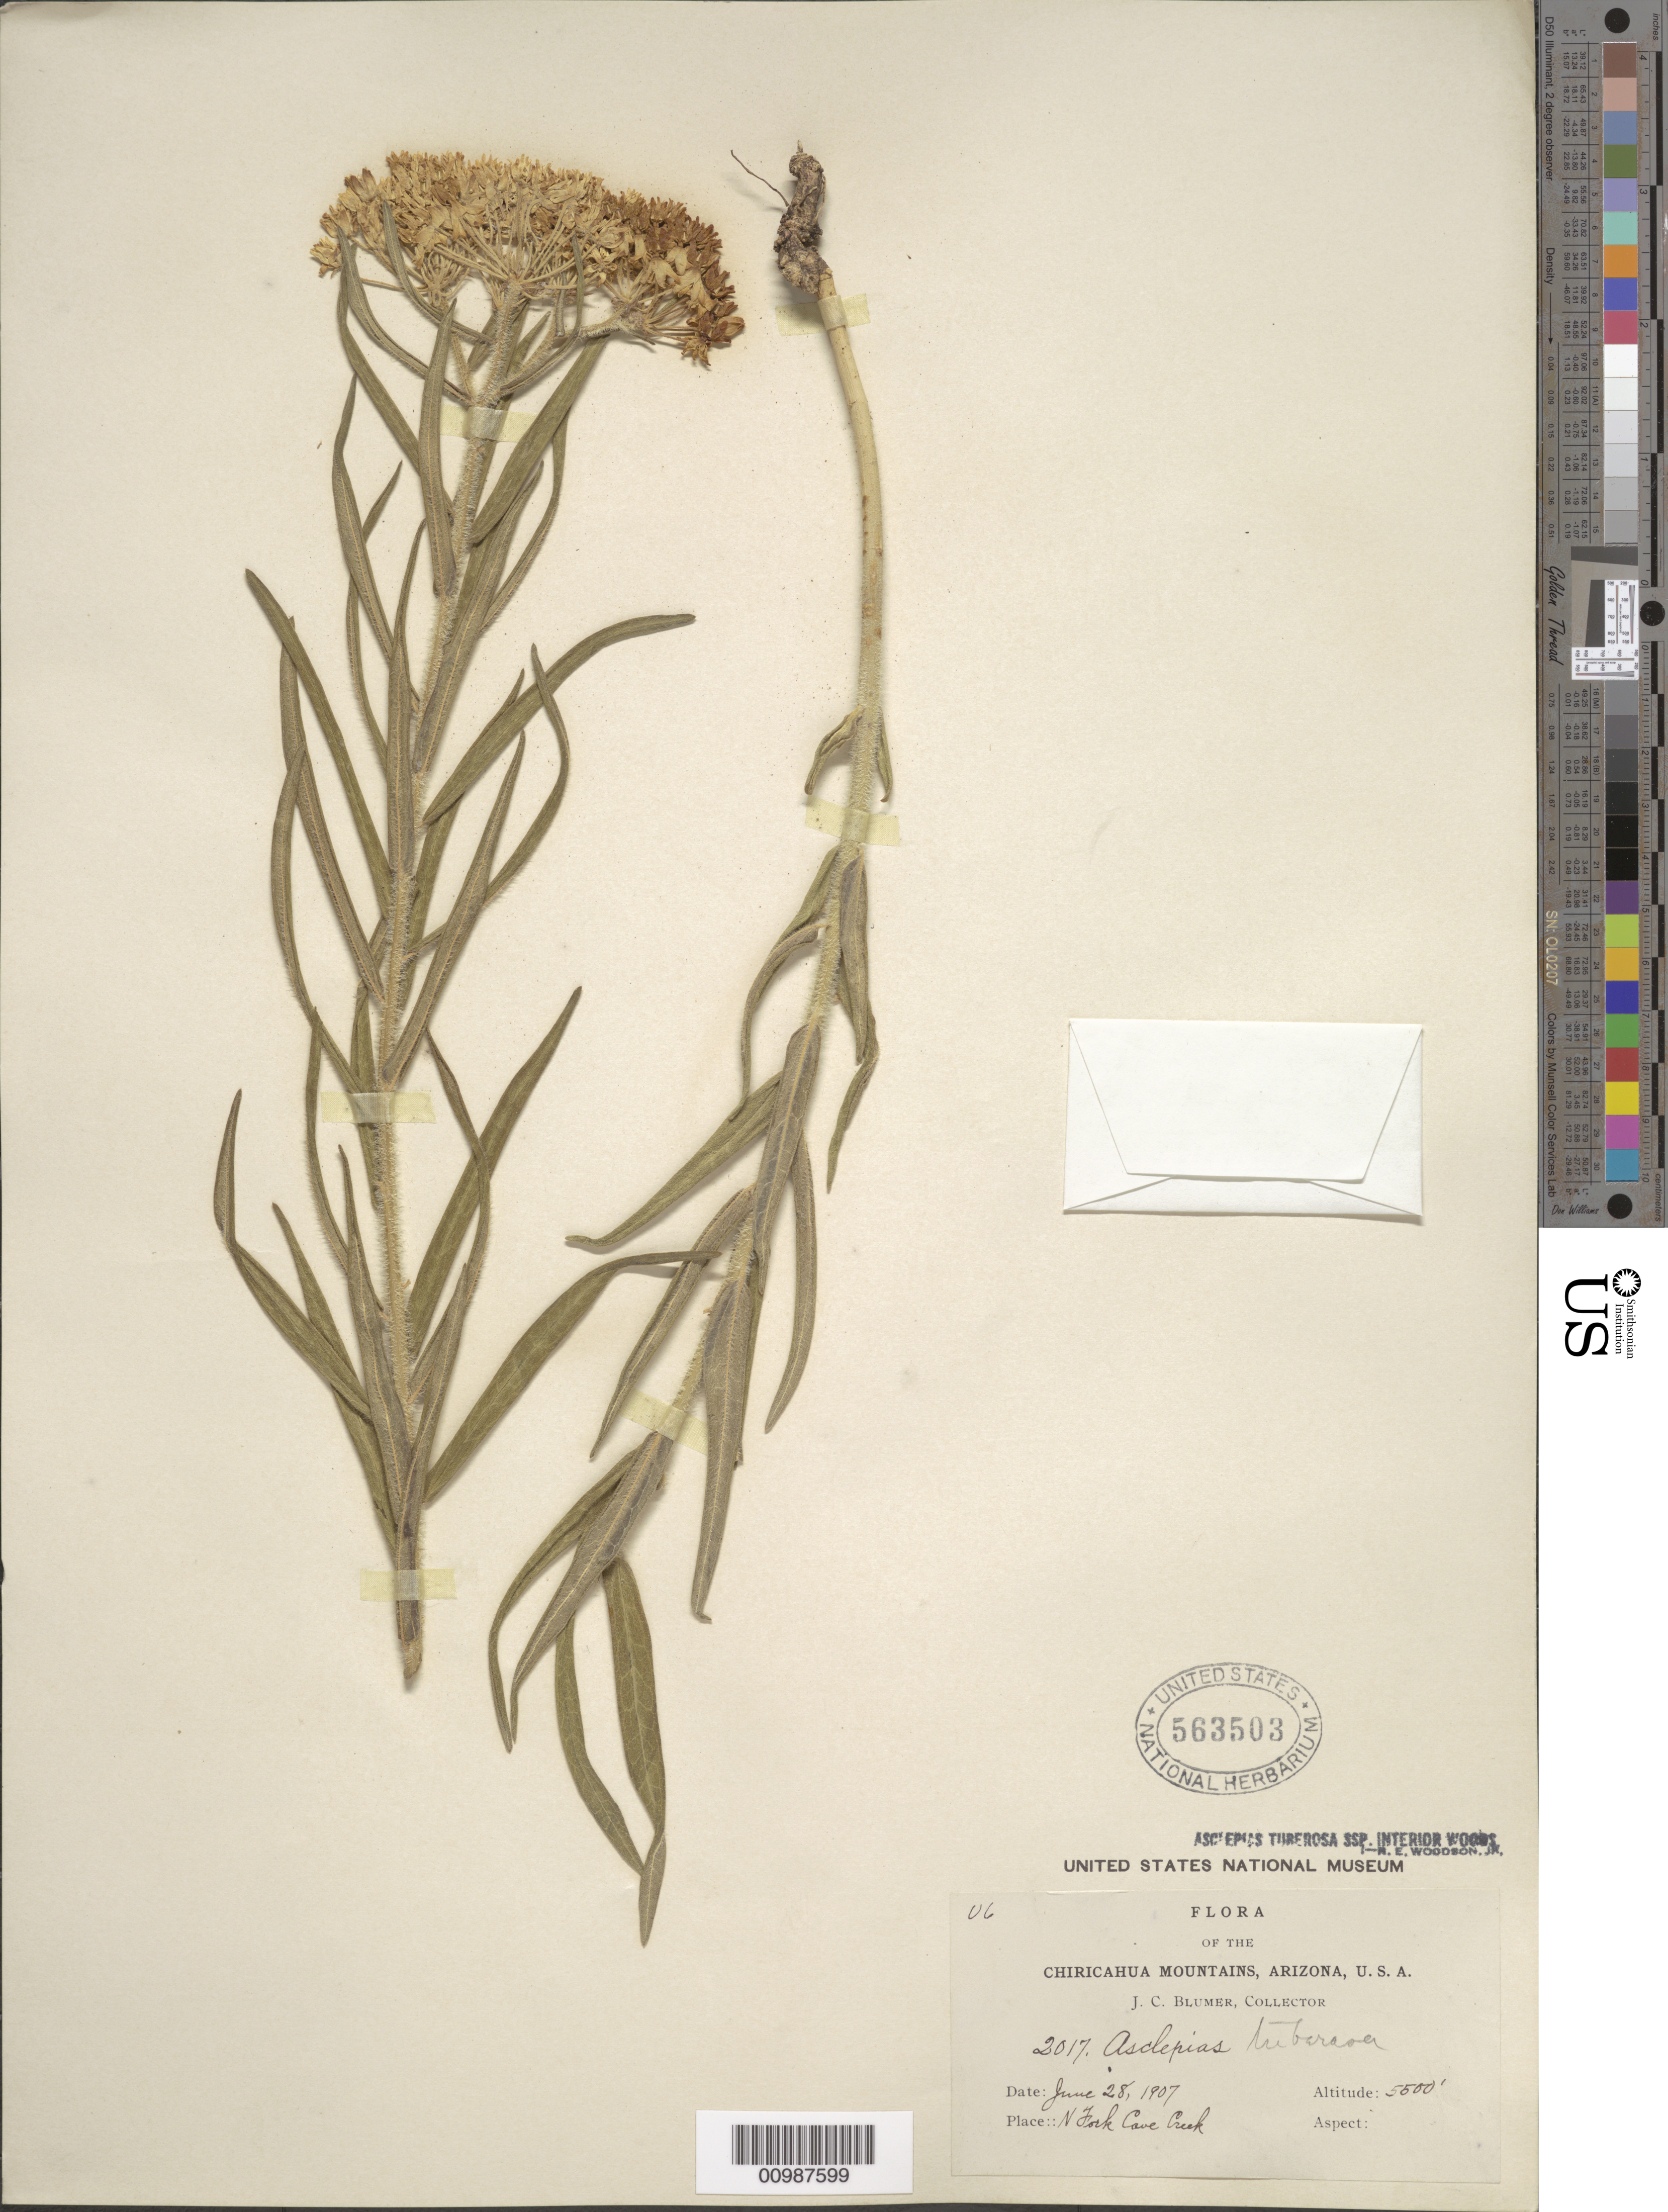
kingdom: Plantae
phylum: Tracheophyta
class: Magnoliopsida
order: Gentianales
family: Apocynaceae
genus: Asclepias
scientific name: Asclepias tuberosa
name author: L.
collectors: J. C. Blumer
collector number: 2017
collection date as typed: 28 Jun 1907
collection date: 1907-06-28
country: United States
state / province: Arizona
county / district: Maricopa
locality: North Fork Cave Creek; Chiricahua Mountains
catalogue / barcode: US 563503